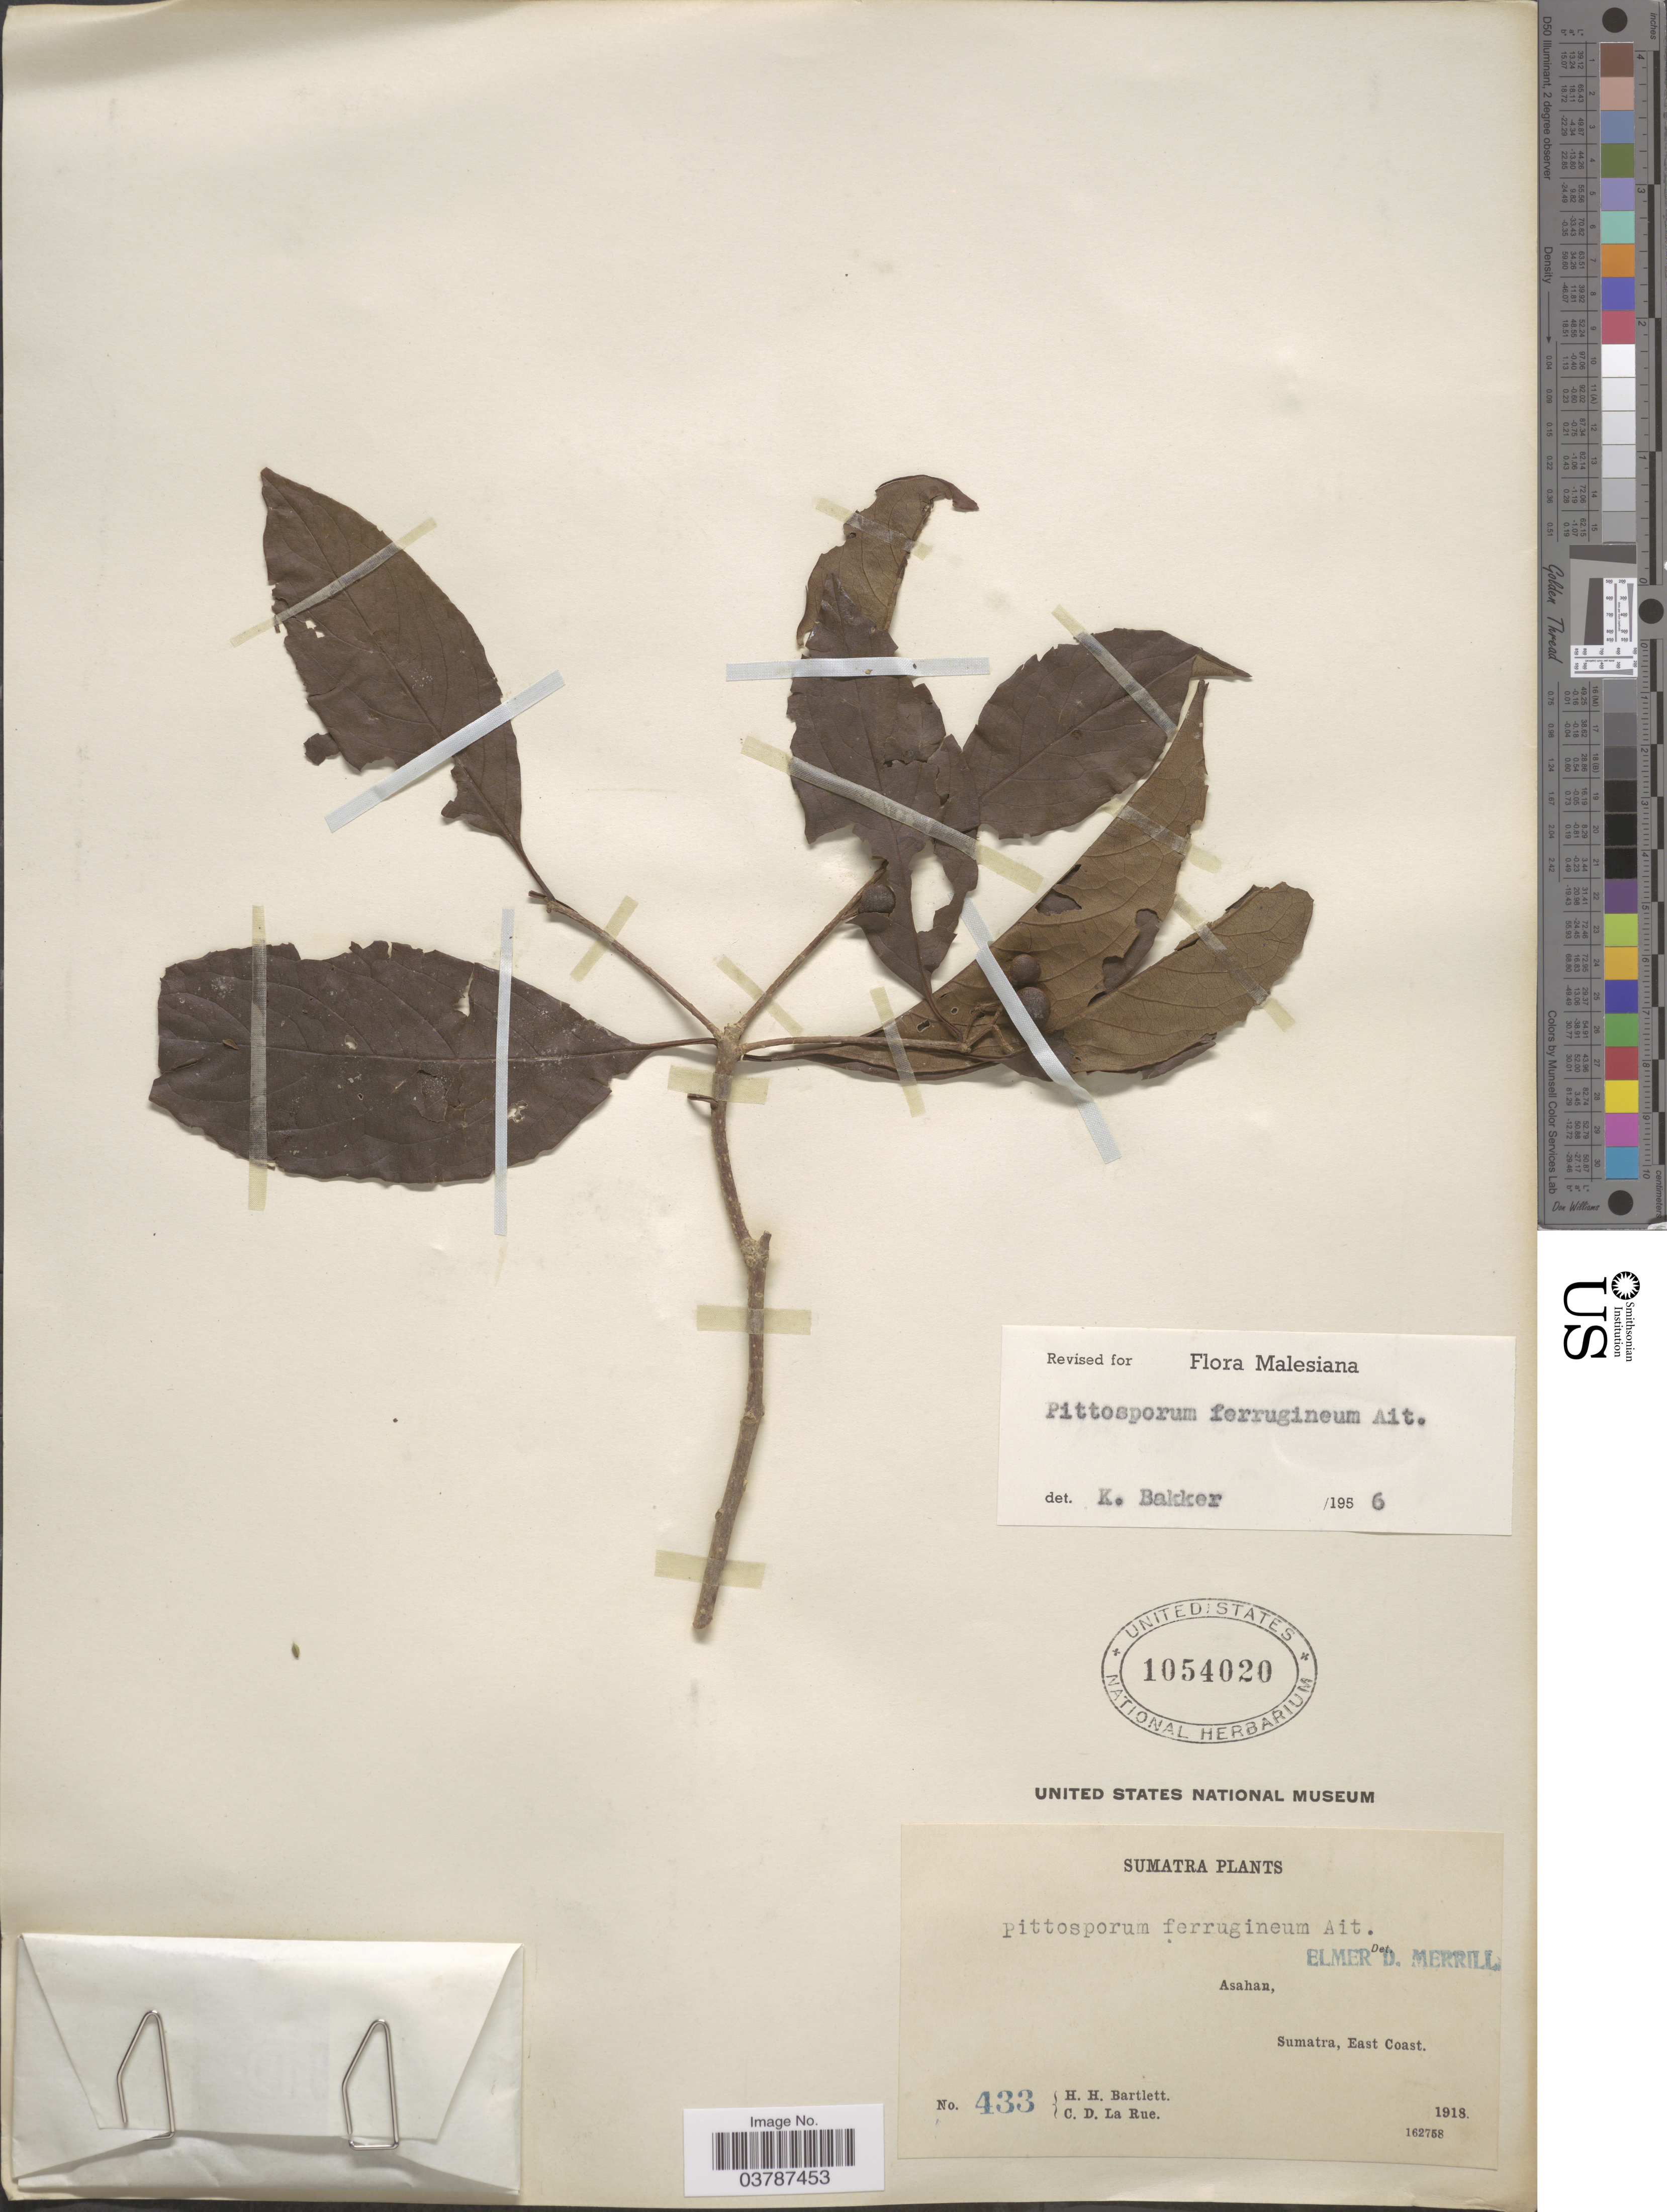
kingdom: Plantae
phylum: Tracheophyta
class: Magnoliopsida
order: Apiales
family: Pittosporaceae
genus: Pittosporum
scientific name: Pittosporum ferrugineum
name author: Dryand. ex Aiton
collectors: H. H. Bartlett & C. La Rue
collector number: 433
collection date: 1918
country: Indonesia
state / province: Sumatra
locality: Asahan, East Coast.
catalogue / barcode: US 1054020